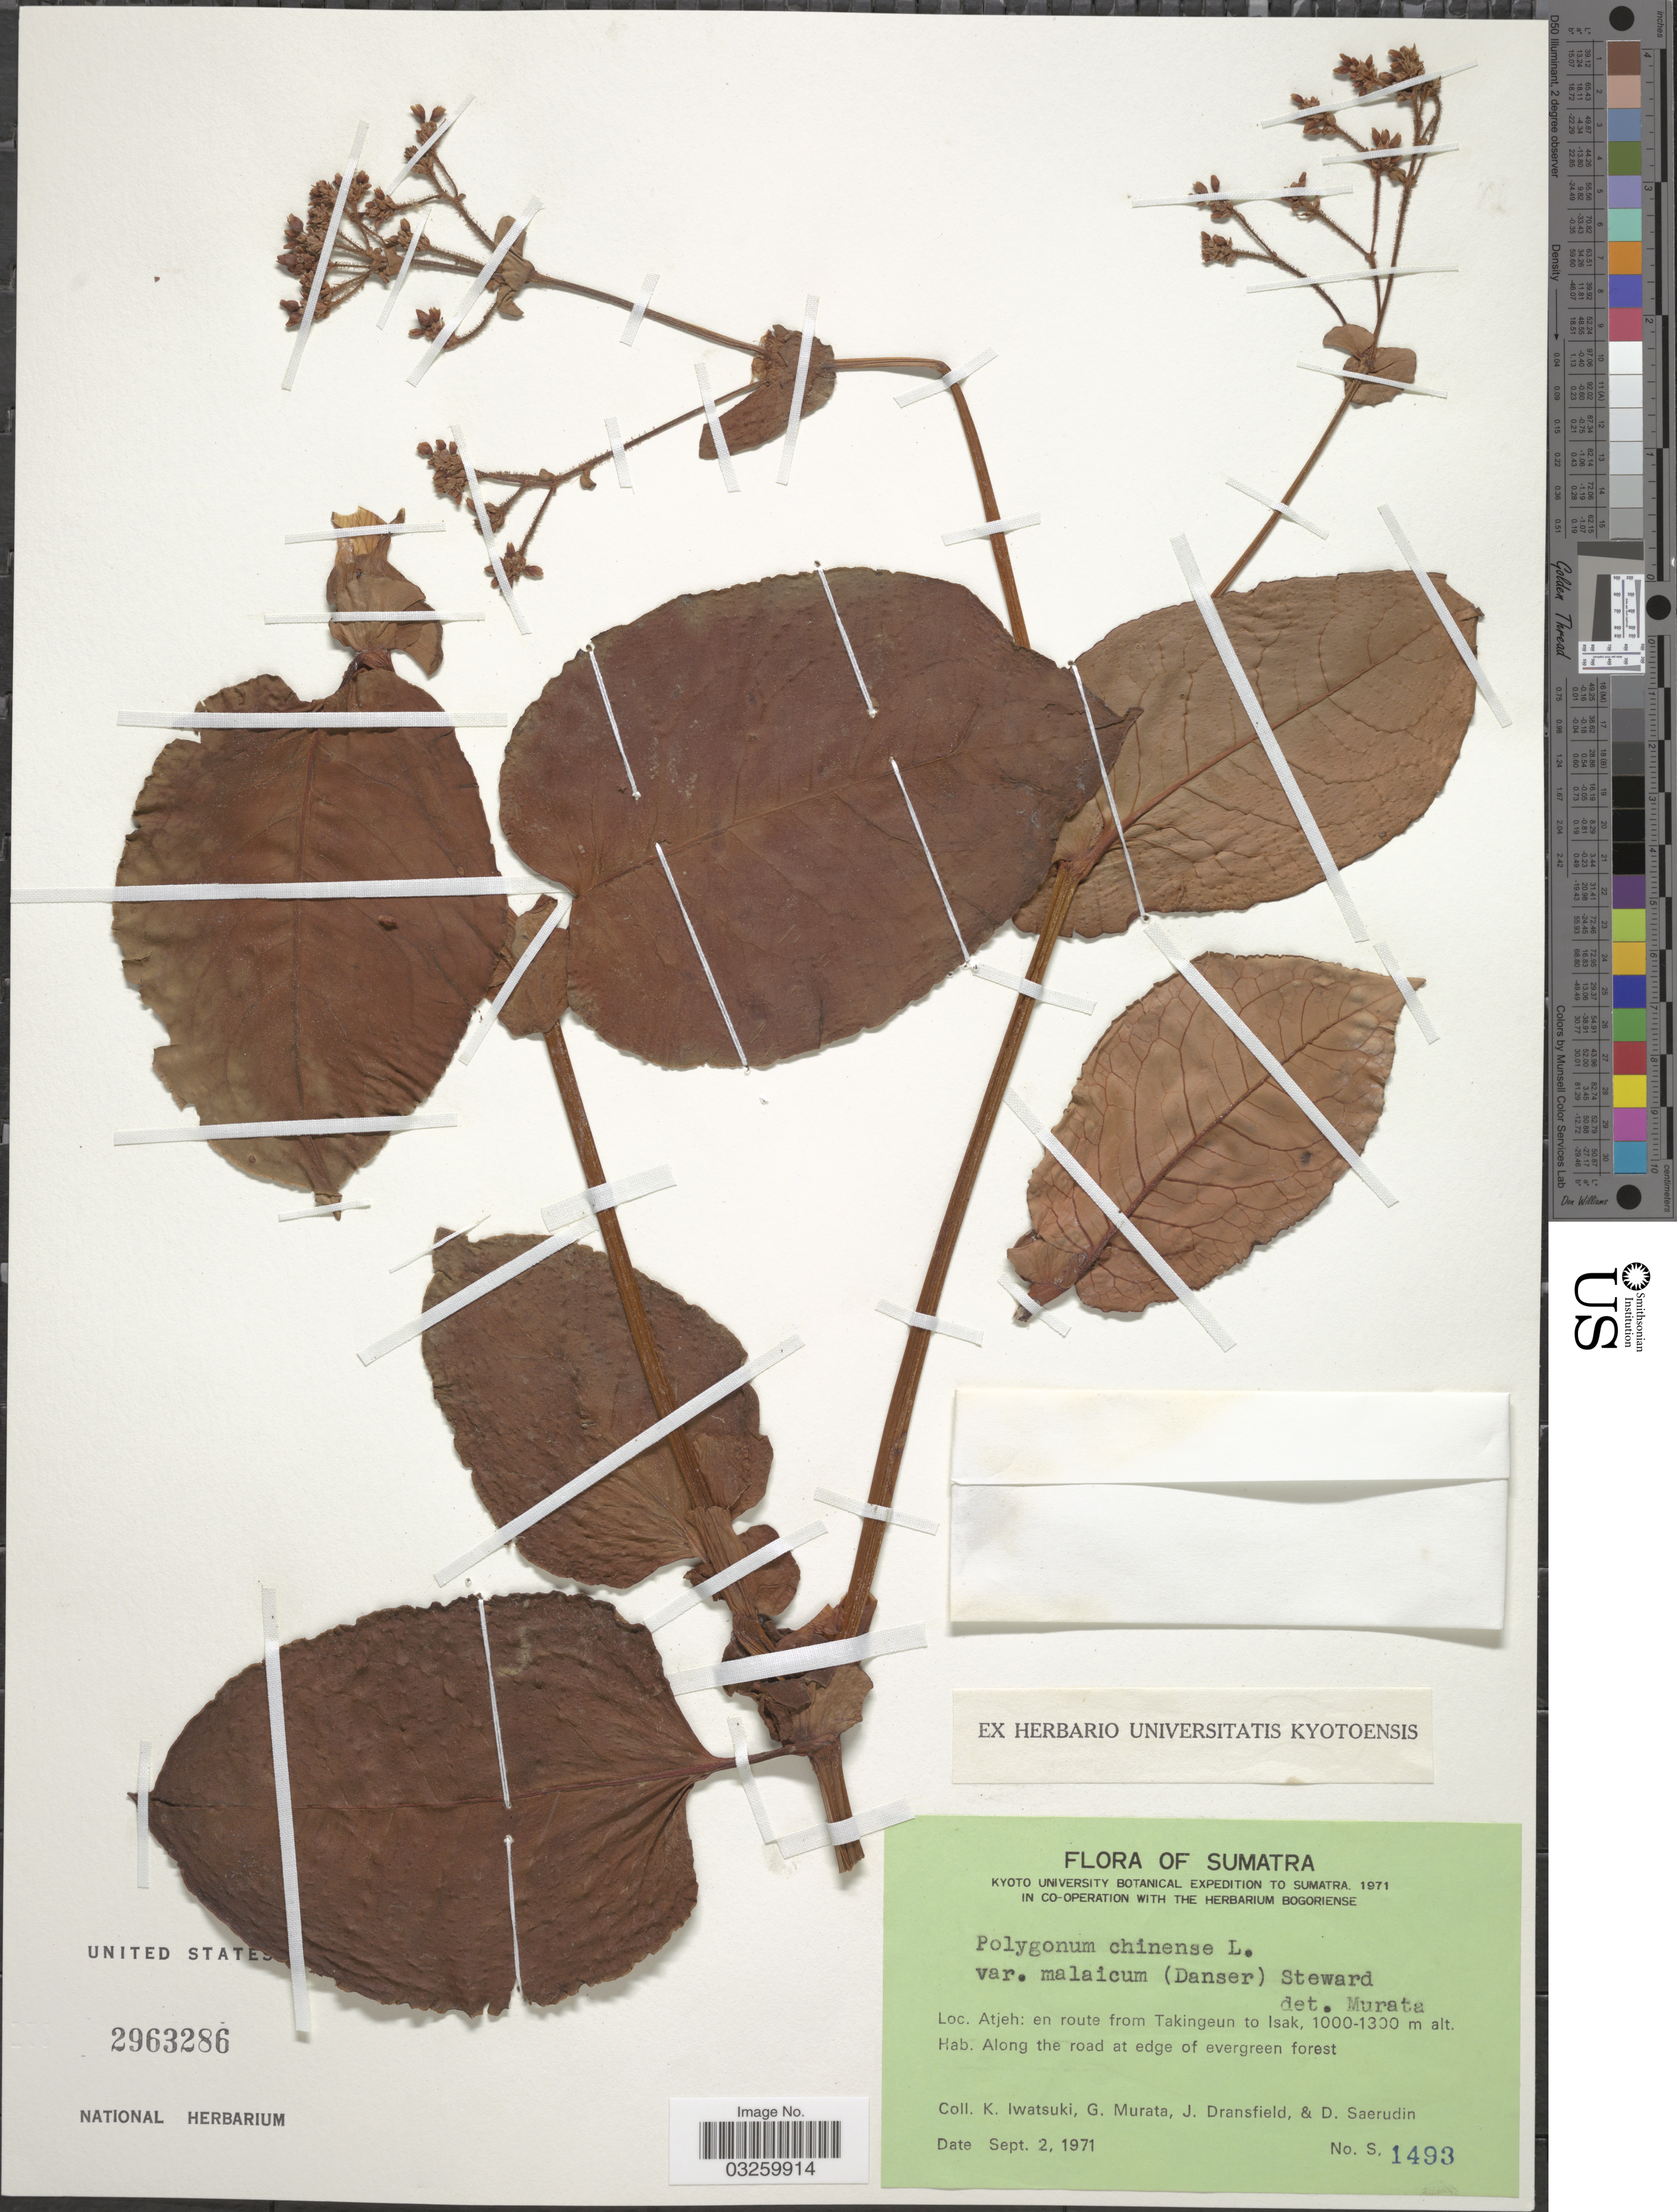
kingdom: Plantae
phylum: Tracheophyta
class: Magnoliopsida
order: Caryophyllales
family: Polygonaceae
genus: Persicaria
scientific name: Persicaria chinensis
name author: (L.) H. Gross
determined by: Wagner, W. L., (BOT), Smithsonian Institution - National Museum of Natural History (UNITED STATES)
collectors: K. Iwatsuki, G. Murata, J. Dransfield & D. Saerudin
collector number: S1493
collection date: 1971-09-02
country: Indonesia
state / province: Sumatra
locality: Atjeh: en route from Takingeun to Isak.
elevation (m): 1000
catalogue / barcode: US 2963286